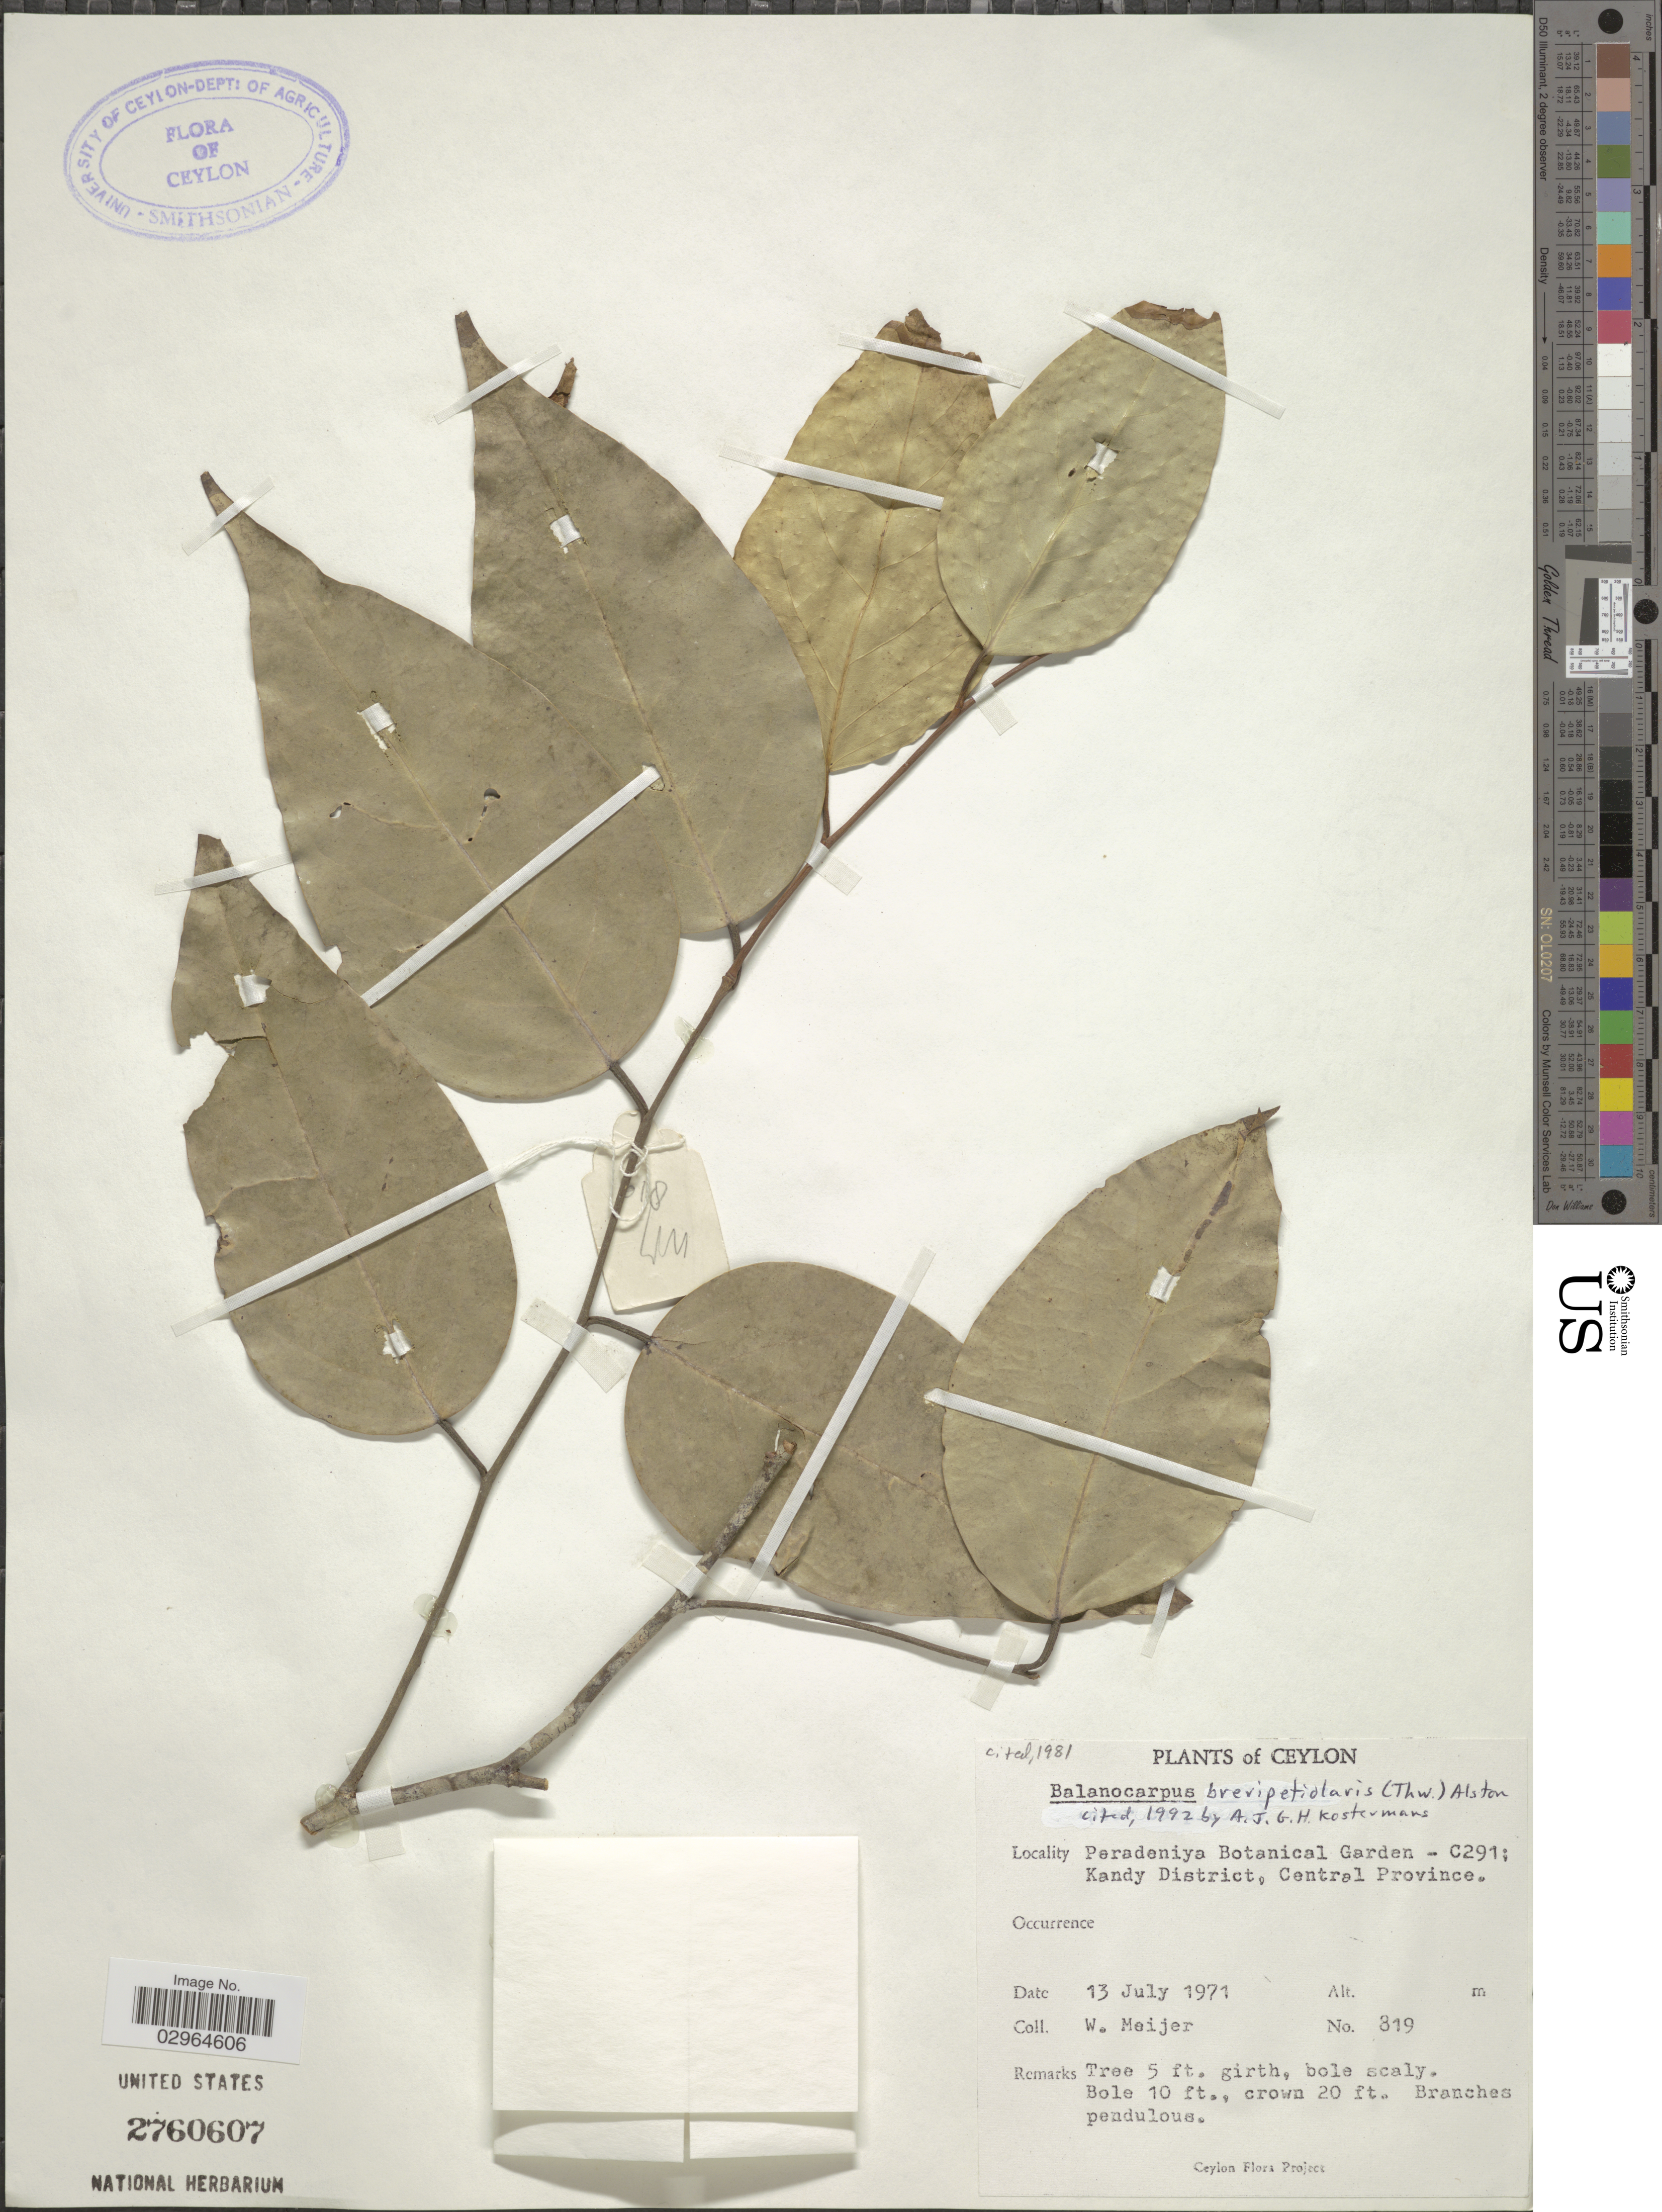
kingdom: Plantae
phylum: Tracheophyta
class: Magnoliopsida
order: Malvales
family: Dipterocarpaceae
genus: Hopea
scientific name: Hopea brevipetiolaris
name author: (Thwaites ex Trimen) P.S. Ashton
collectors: W. Meijer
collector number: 819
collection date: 1971-07-13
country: Sri Lanka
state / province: Central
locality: Ceylon. Peradeniya Botanical Garden - C291; Kandy District.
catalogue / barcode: US 2760607